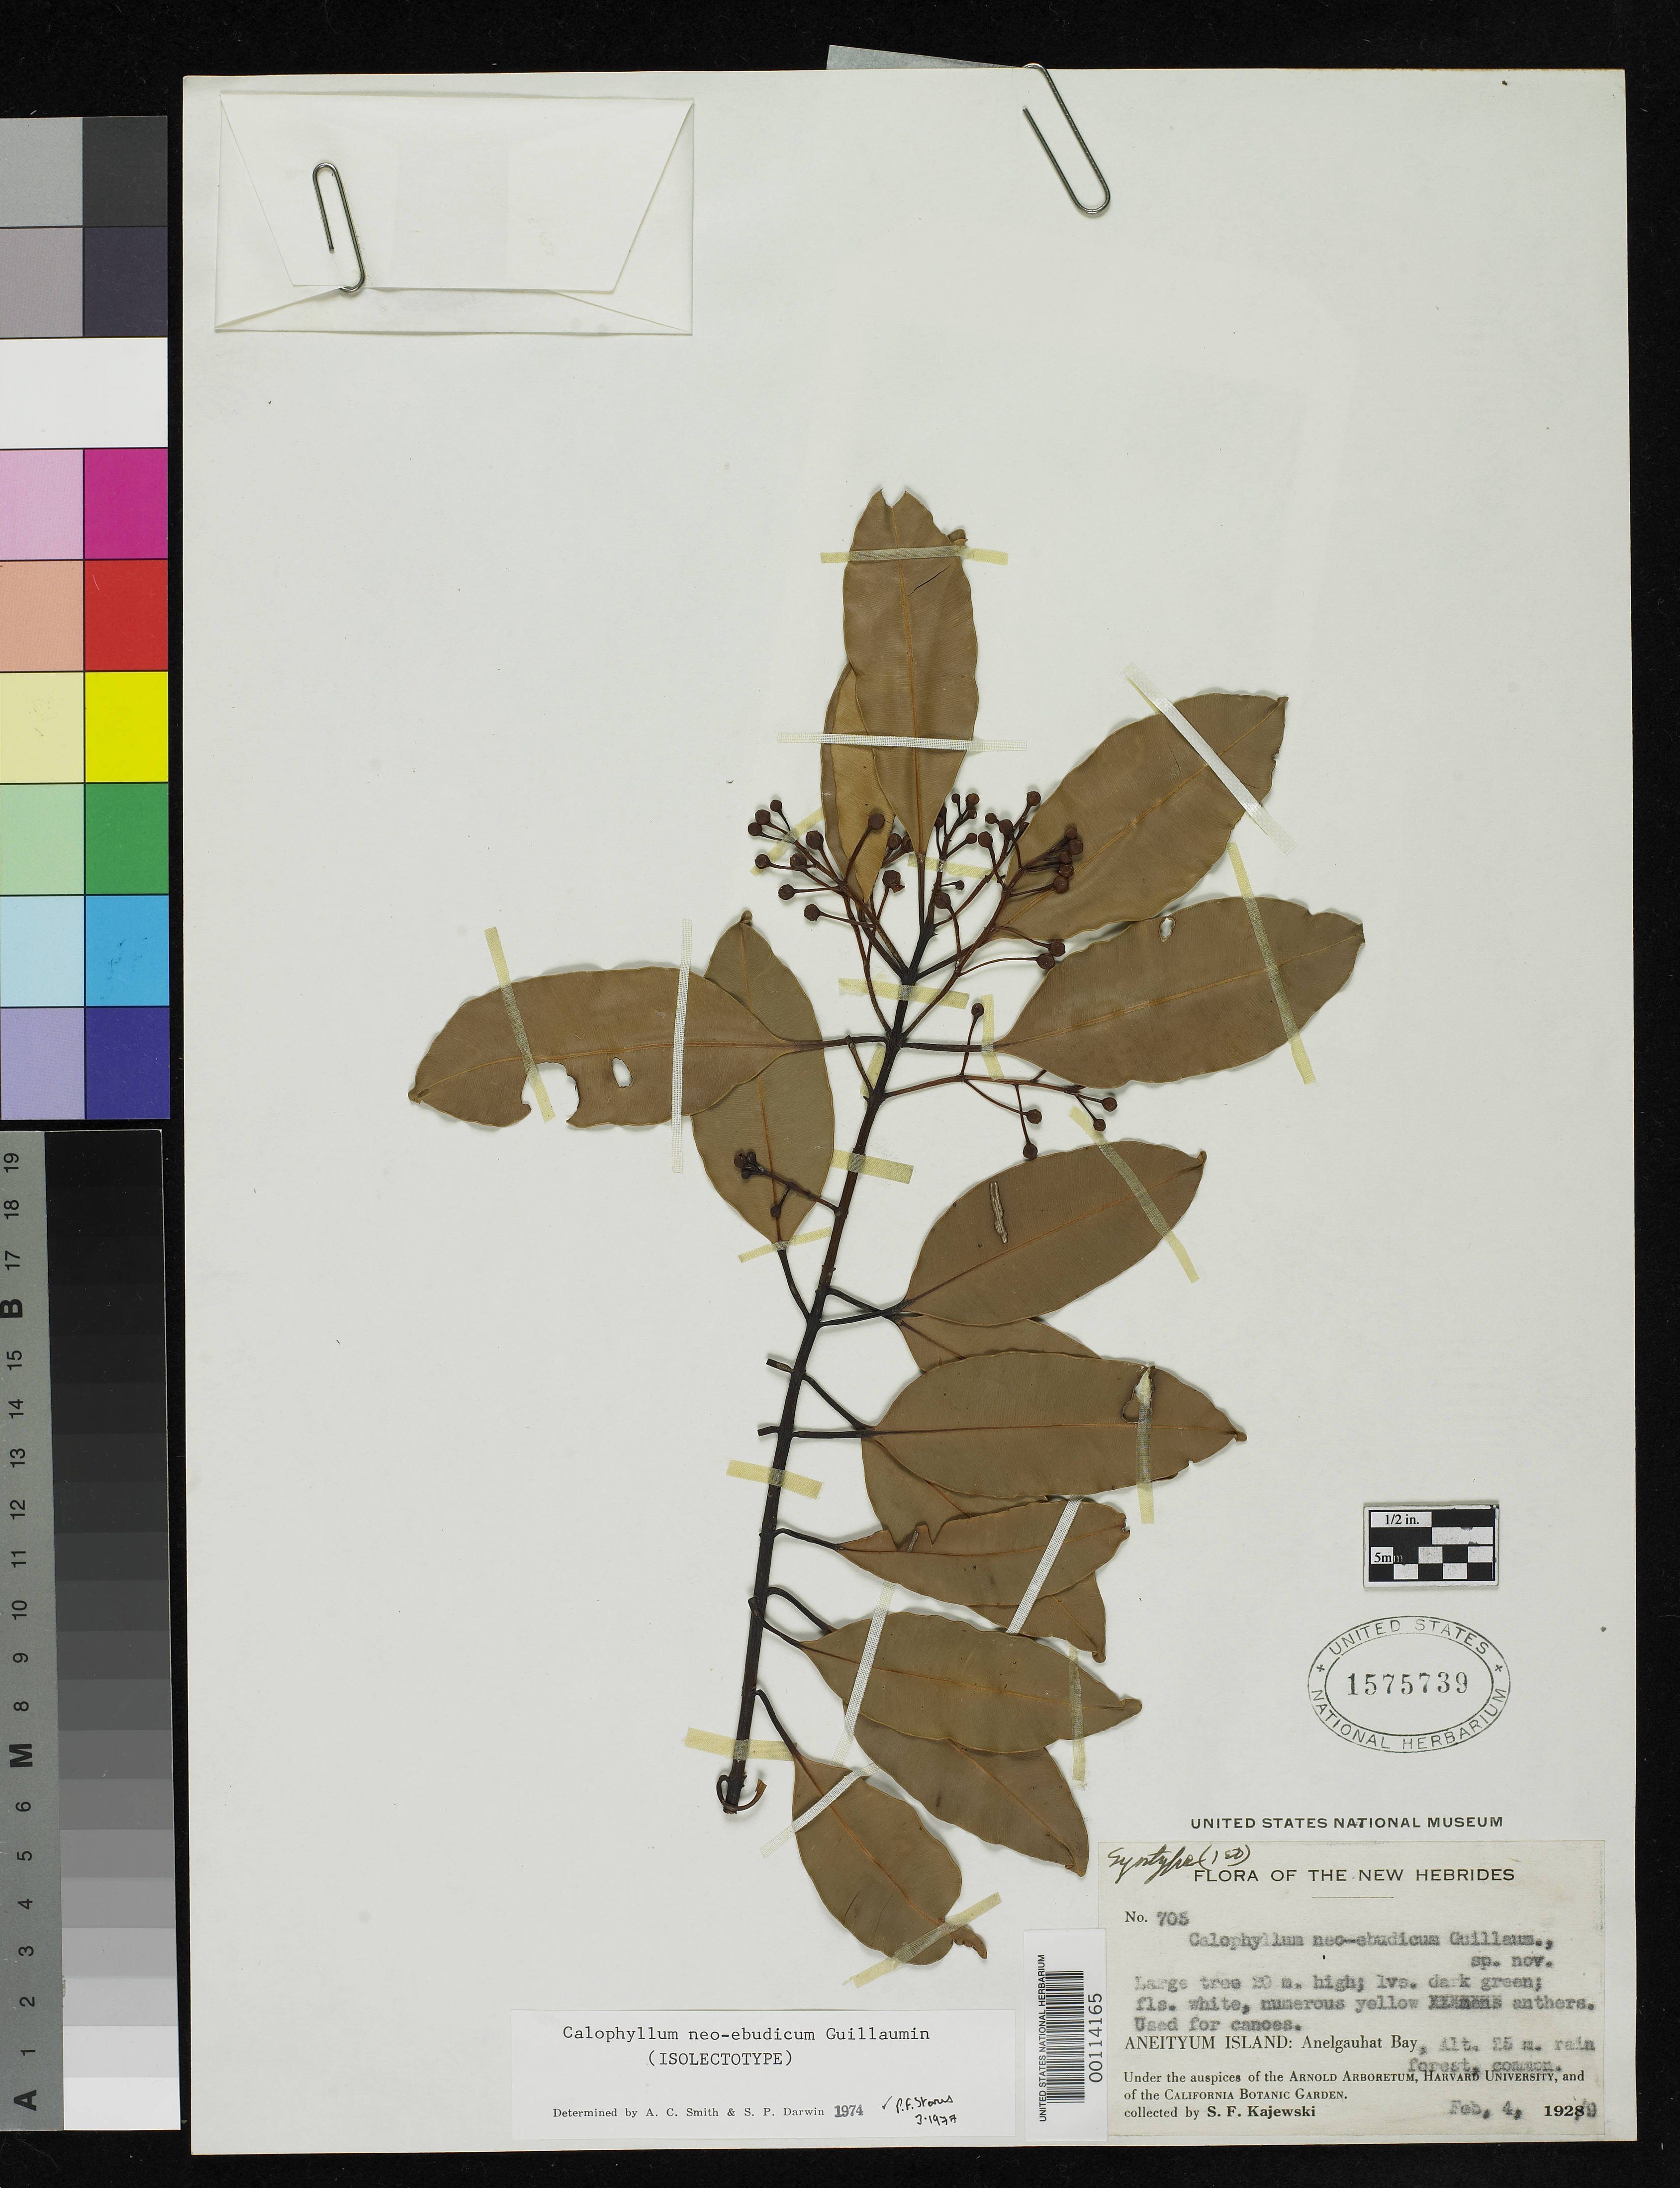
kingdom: Plantae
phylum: Tracheophyta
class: Magnoliopsida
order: Malpighiales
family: Calophyllaceae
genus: Calophyllum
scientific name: Calophyllum neoebudicum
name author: Guillaumin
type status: Isosyntype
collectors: S. Kajewski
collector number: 705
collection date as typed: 04 Feb 1929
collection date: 1929-02-04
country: Vanuatu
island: Anatom [Aneityum]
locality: Anelgauhat Bay.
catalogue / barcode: US 1575739